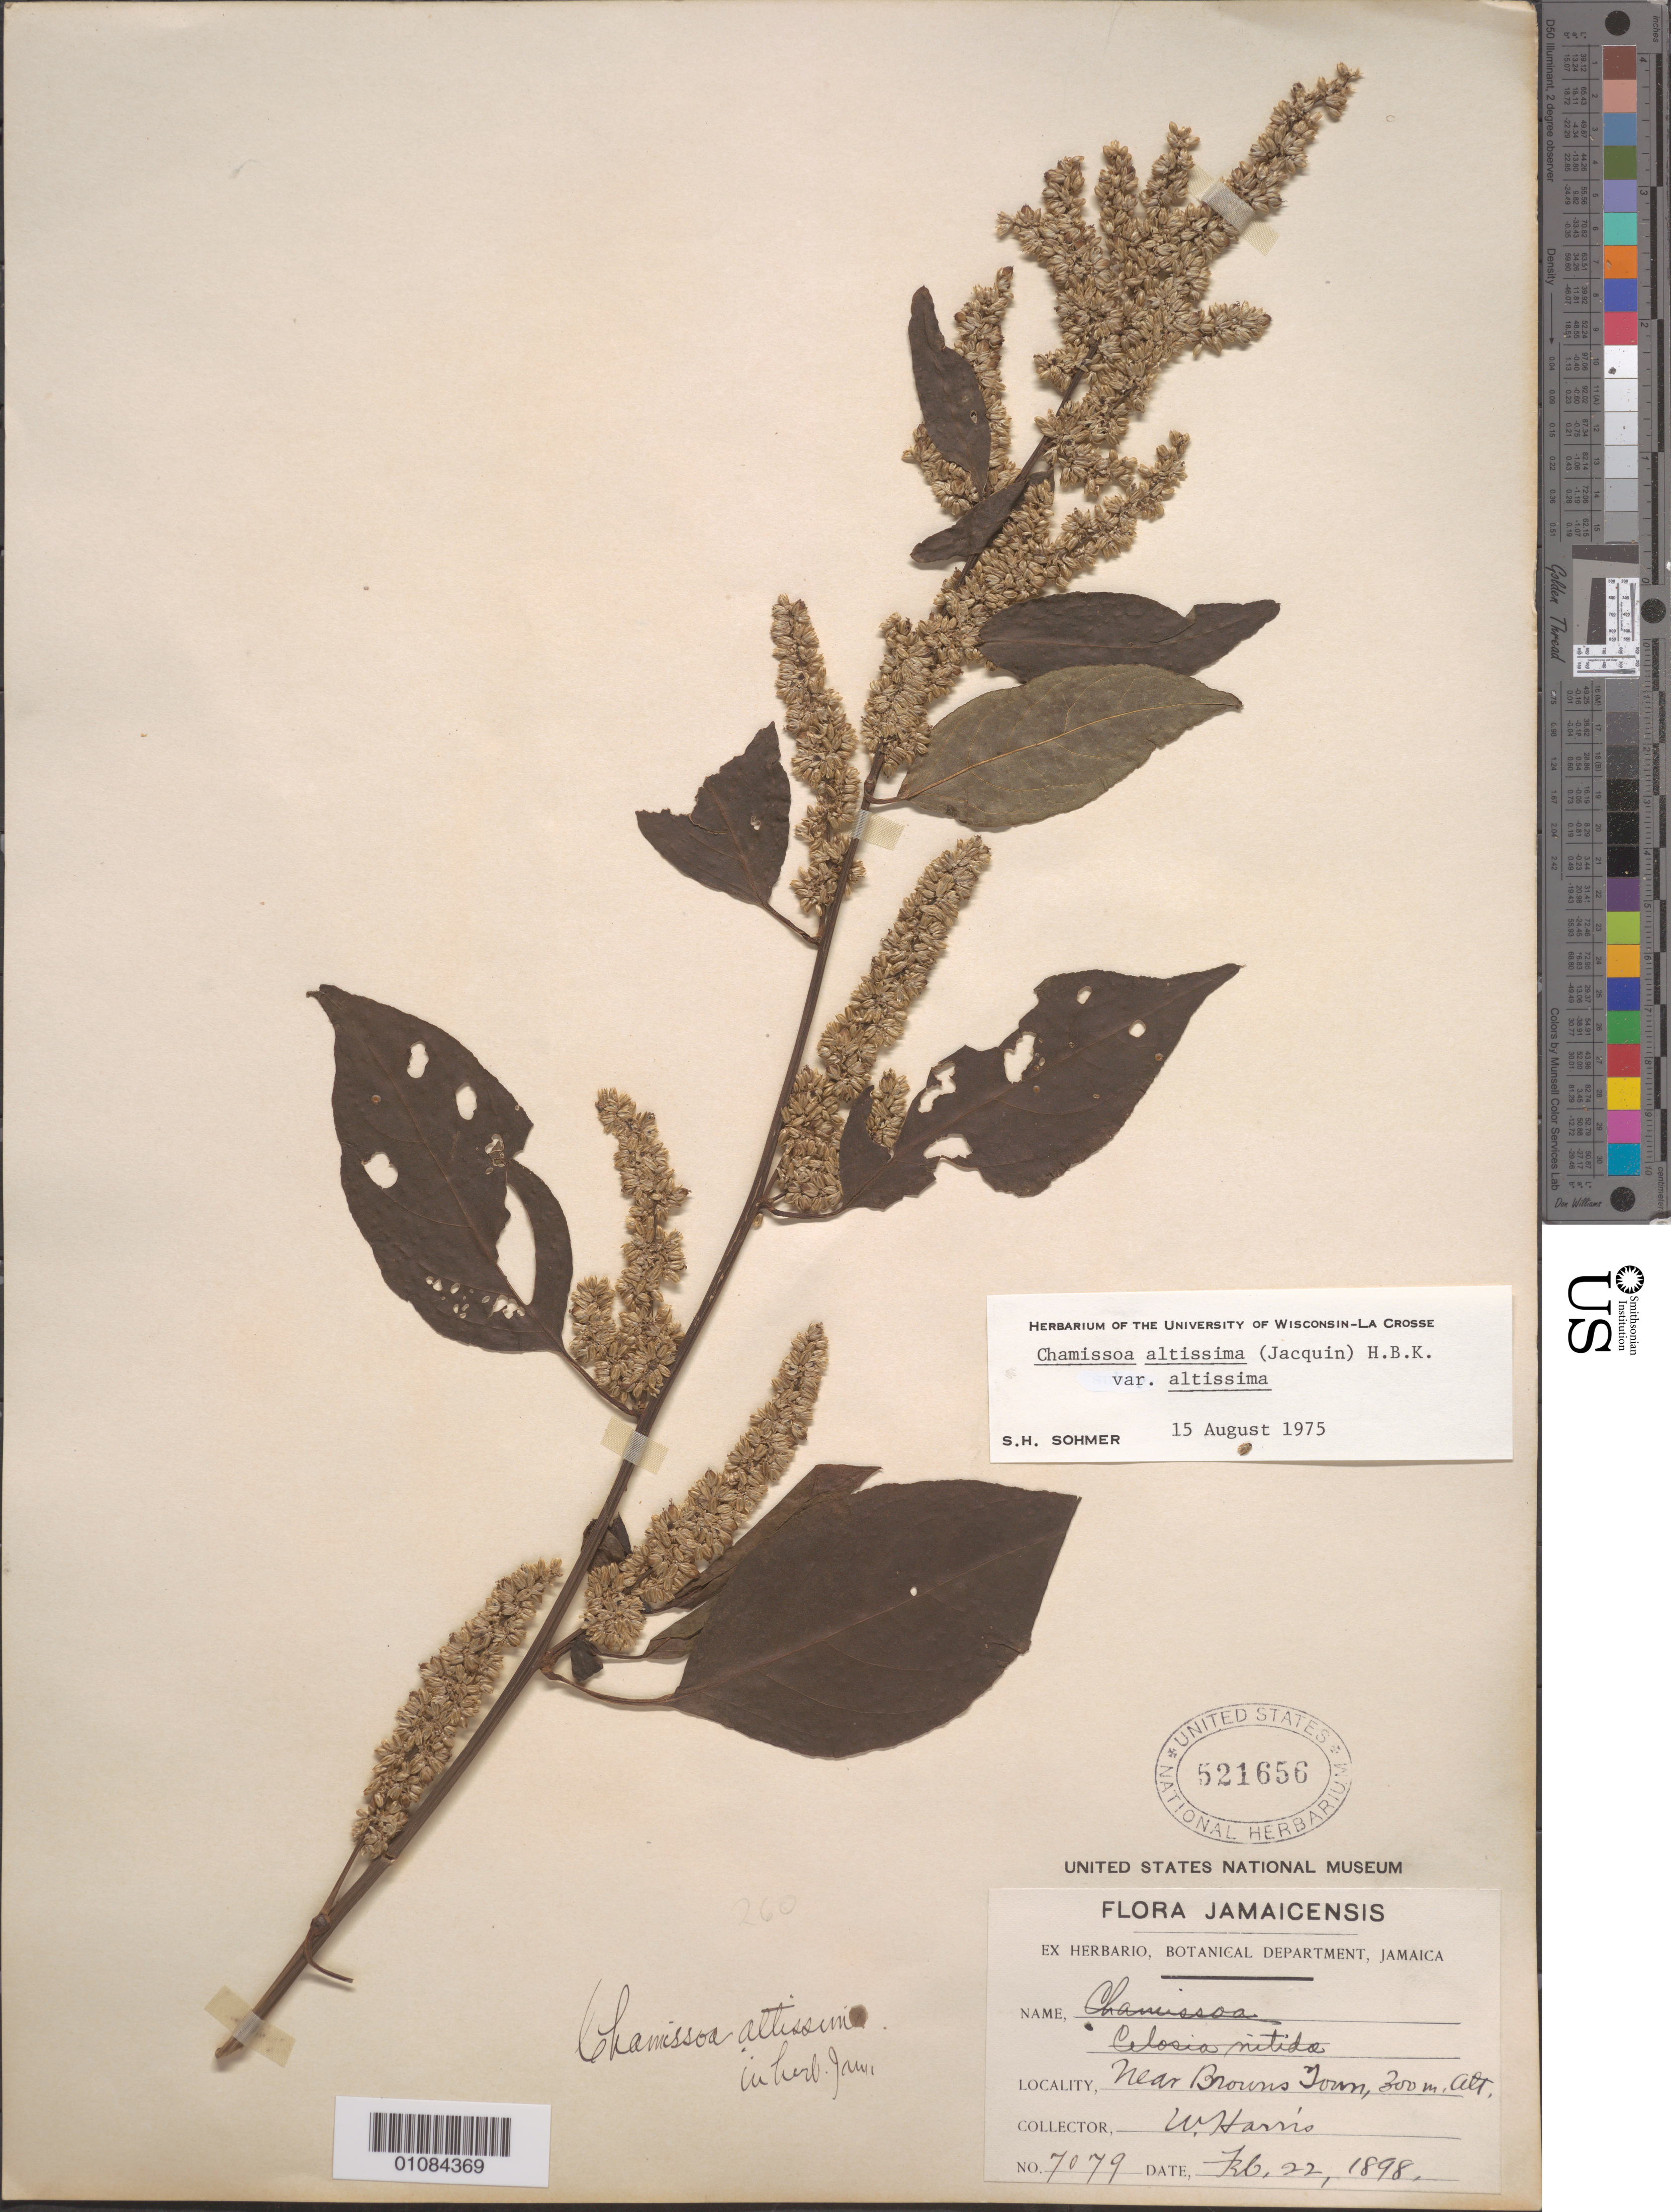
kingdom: Plantae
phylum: Tracheophyta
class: Magnoliopsida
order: Caryophyllales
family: Amaranthaceae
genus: Chamissoa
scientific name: Chamissoa altissima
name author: (Jacq.) Kunth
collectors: W. Harris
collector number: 7079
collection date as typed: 22 Feb 1898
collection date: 1898-02-22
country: Jamaica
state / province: Saint Ann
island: Jamaica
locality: Near Brown's Town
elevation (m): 300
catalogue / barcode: US 521656